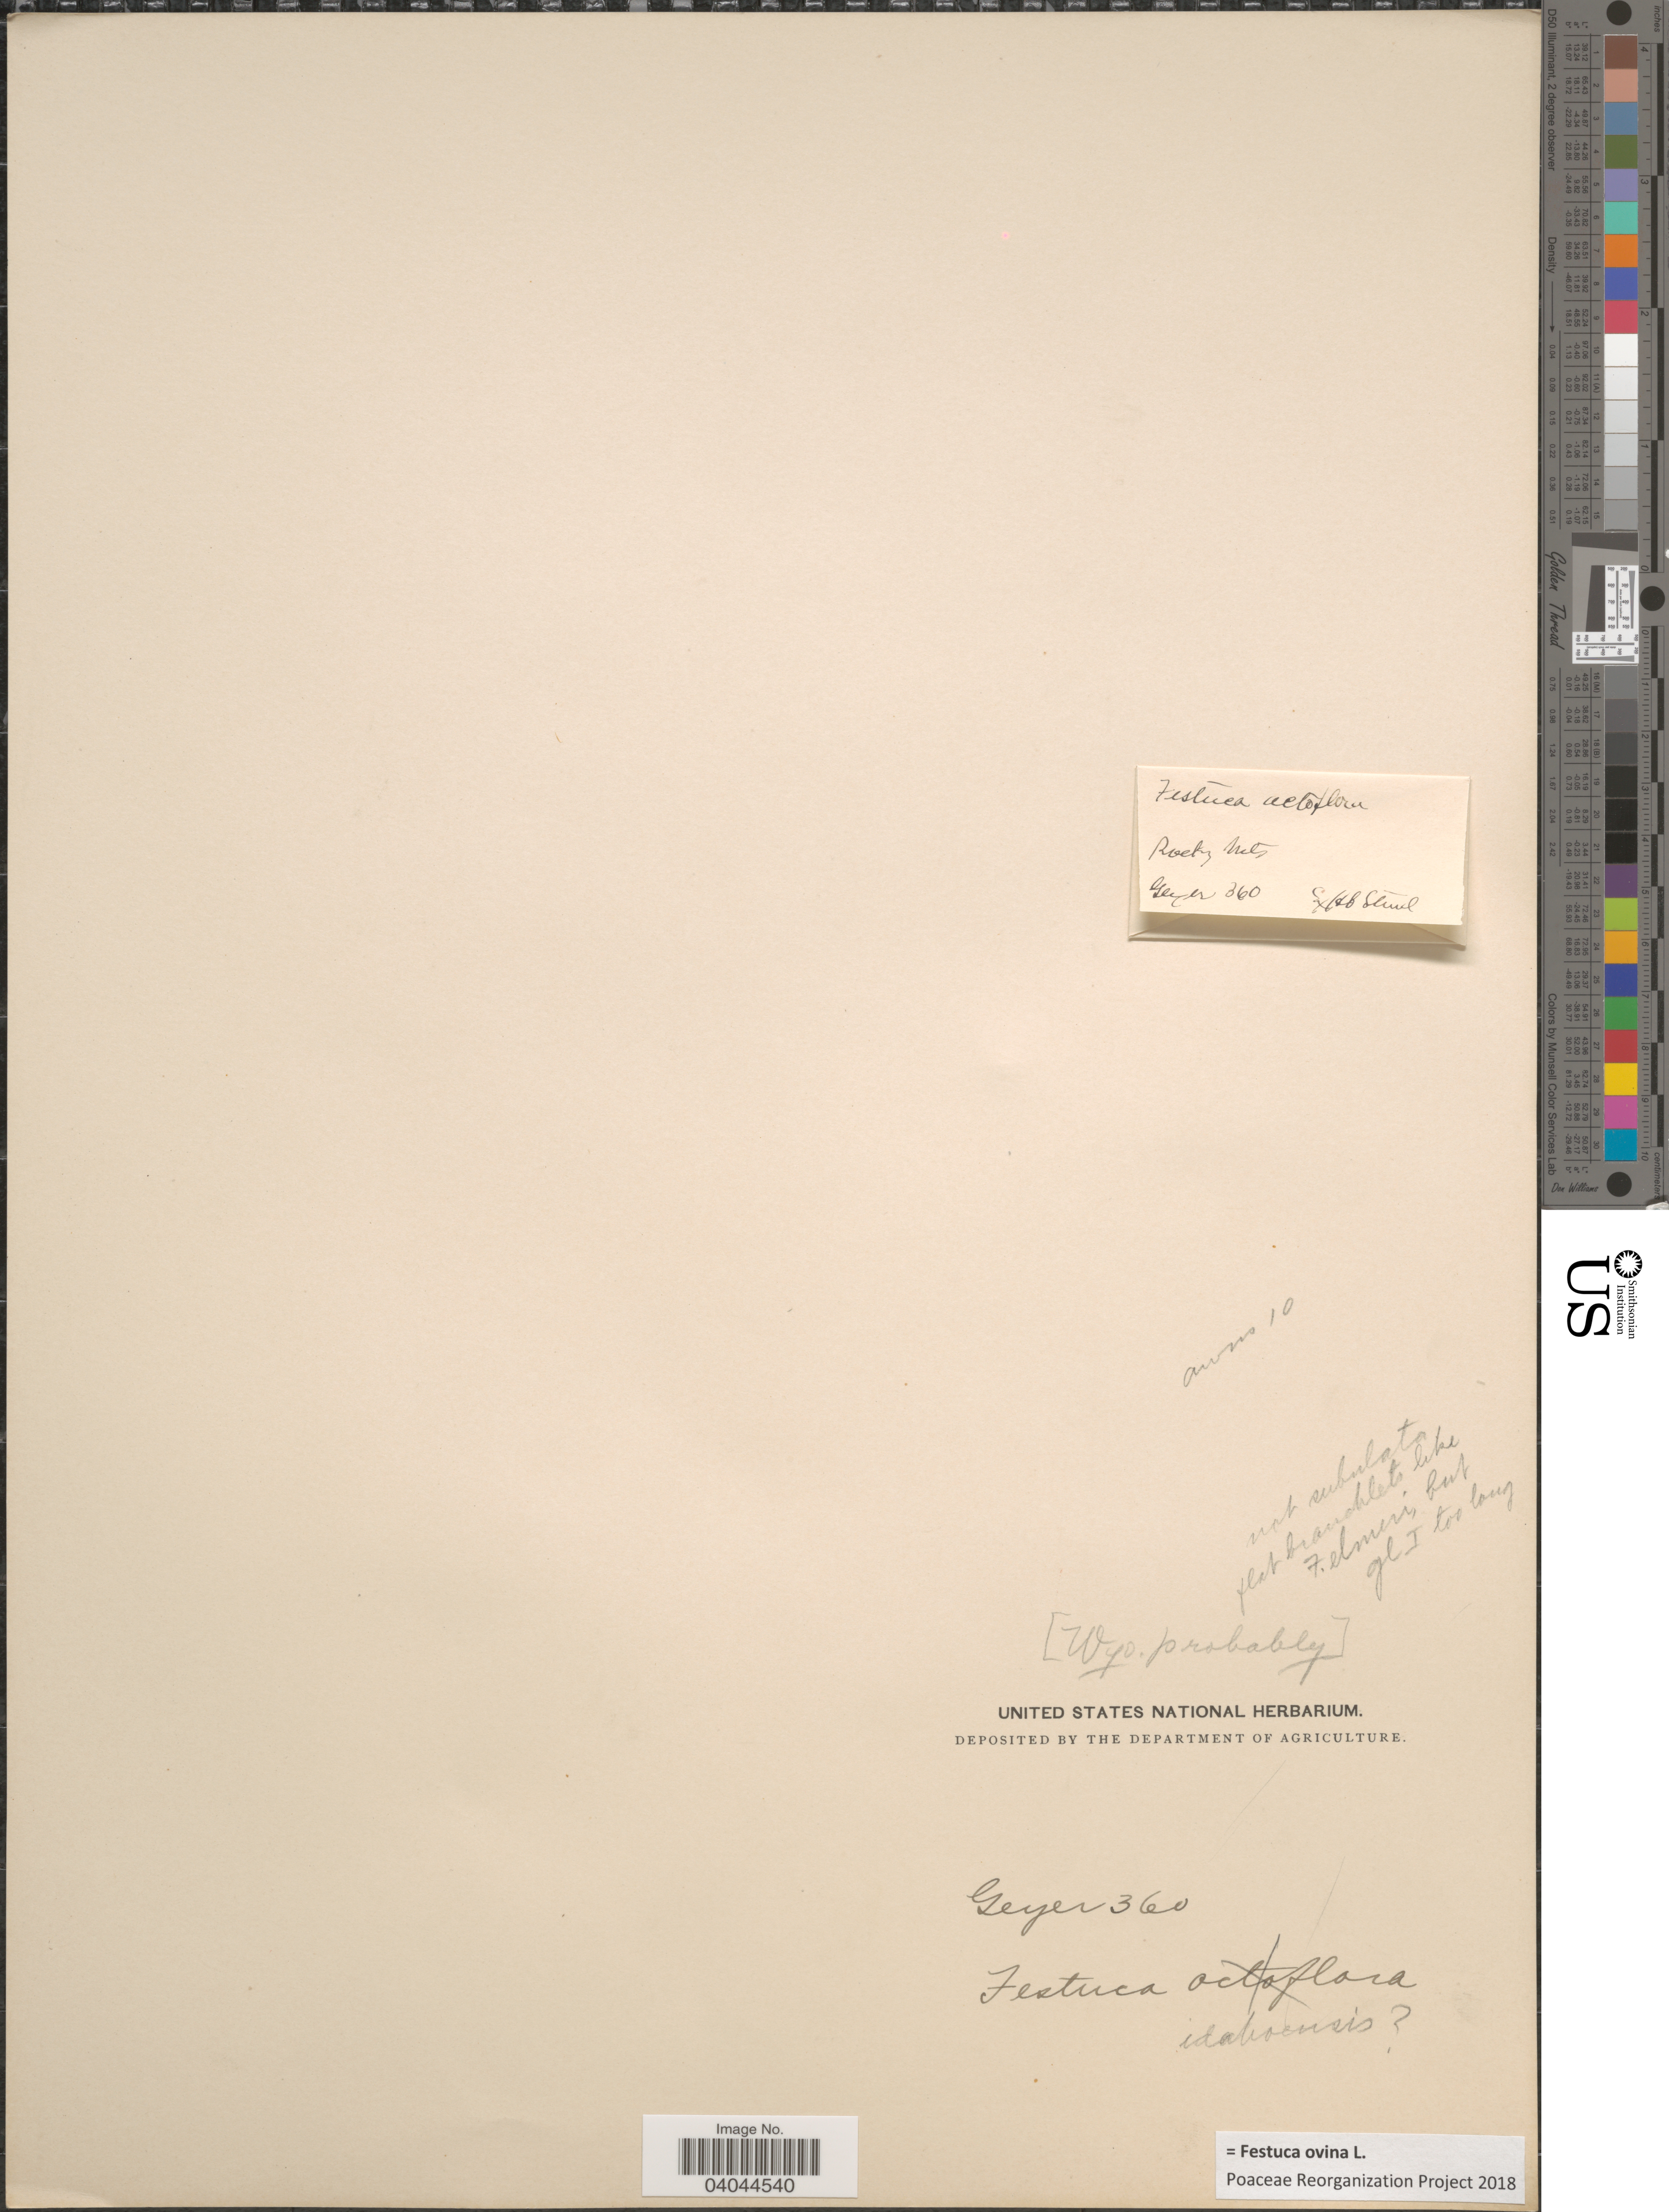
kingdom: Plantae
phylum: Tracheophyta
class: Liliopsida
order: Poales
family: Poaceae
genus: Festuca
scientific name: Festuca ovina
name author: L.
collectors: Geyer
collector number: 360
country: United States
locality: Rocky Mts.